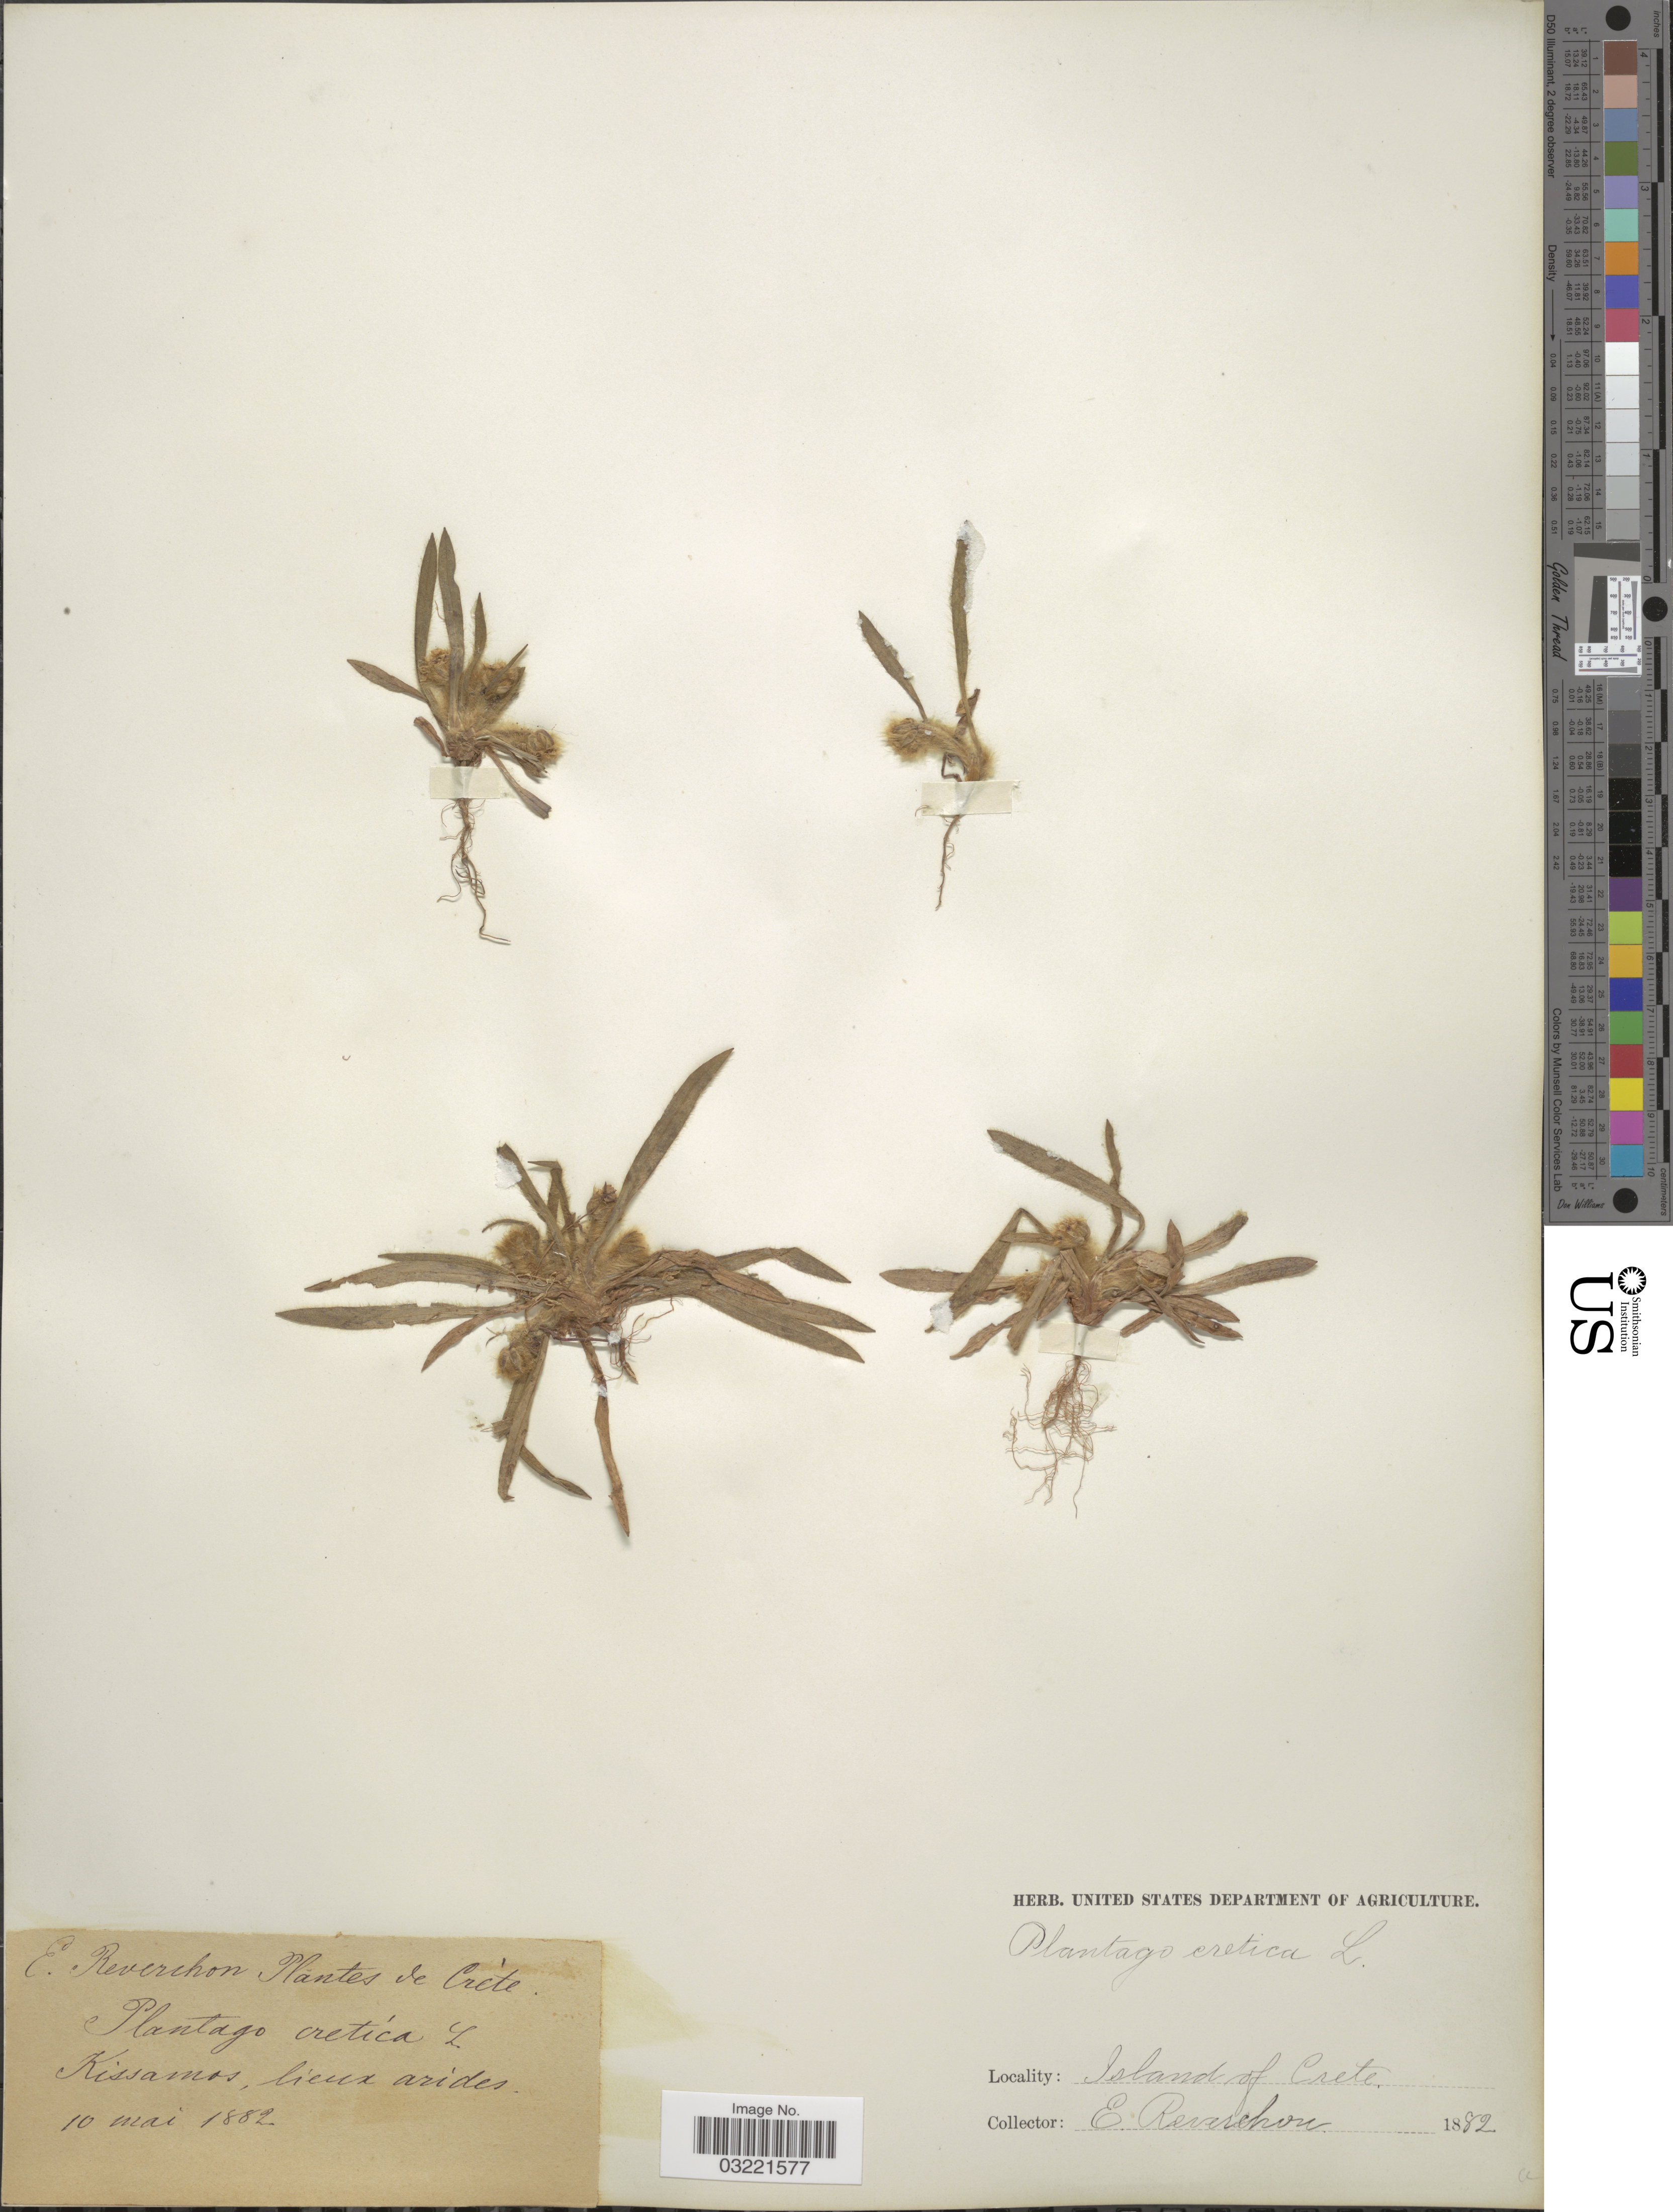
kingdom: Plantae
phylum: Tracheophyta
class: Magnoliopsida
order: Lamiales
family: Plantaginaceae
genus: Plantago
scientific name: Plantago cretica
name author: L.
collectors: E. Reverchon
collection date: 1882-05-10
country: Greece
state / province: Crete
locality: Island of Crete. Kissamos.